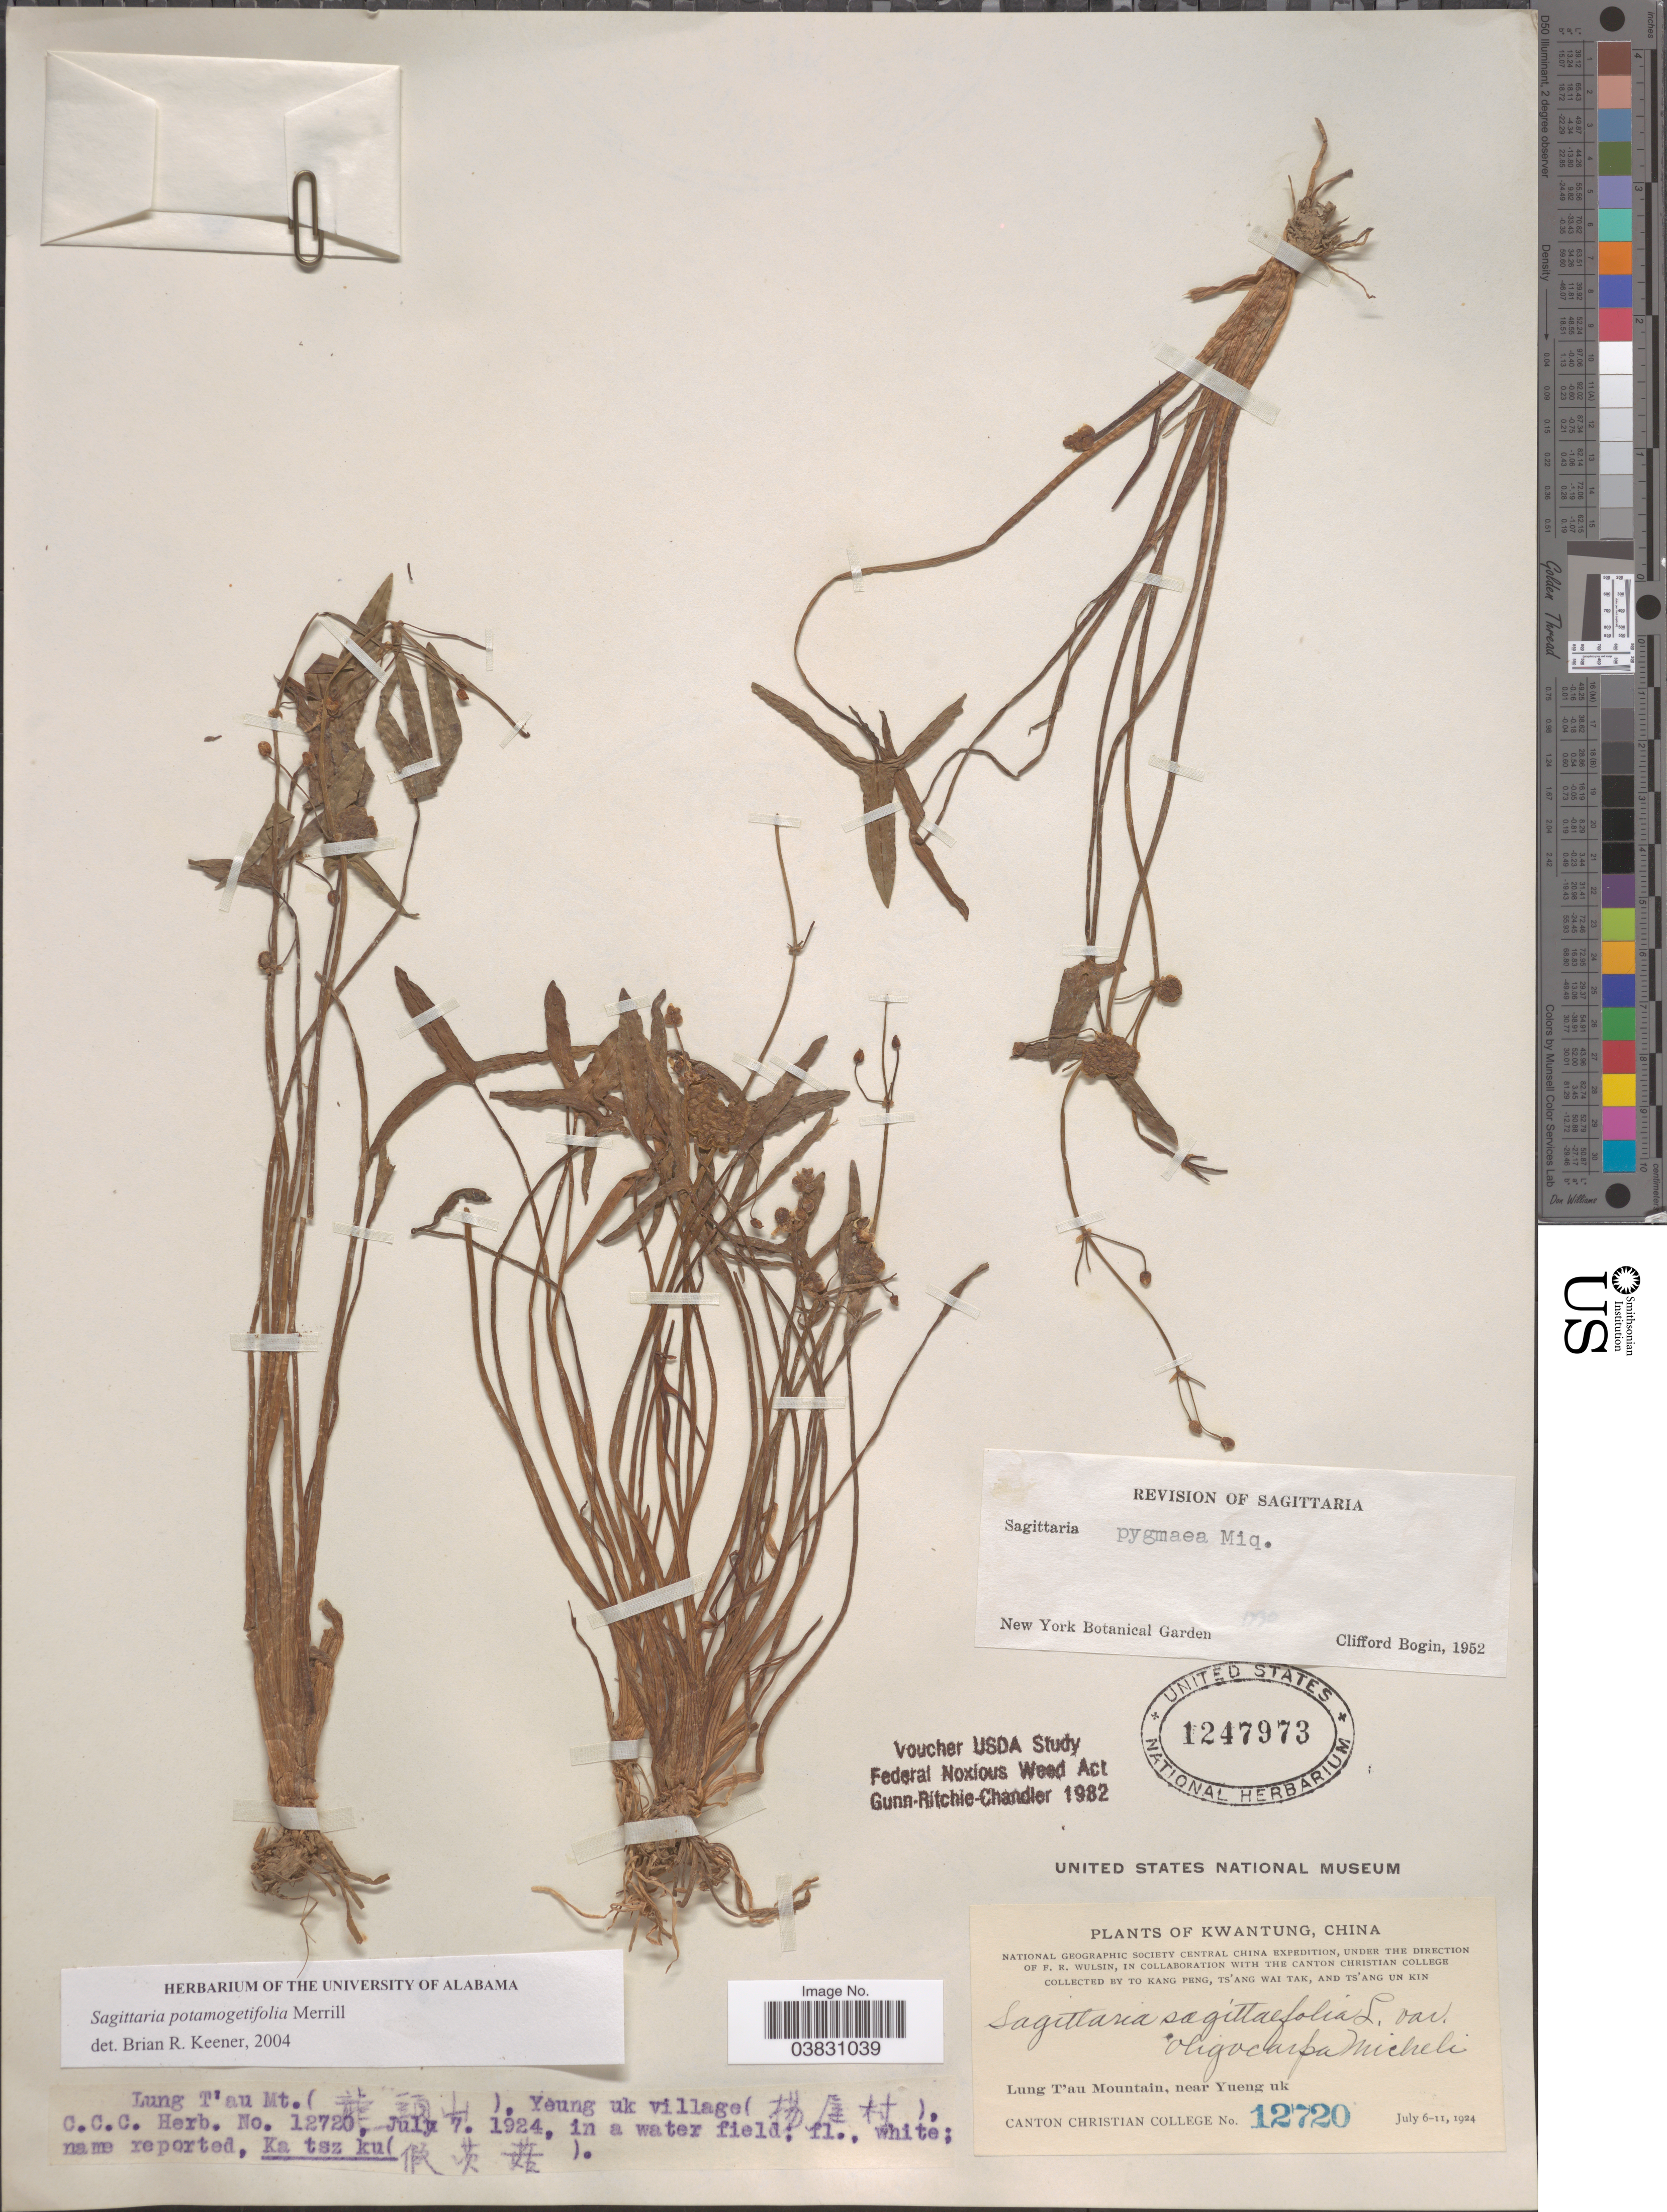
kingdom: Plantae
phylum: Tracheophyta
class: Liliopsida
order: Alismatales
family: Alismataceae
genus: Sagittaria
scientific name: Sagittaria potamogetifolia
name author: Merr.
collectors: Kang Peng To, W. T. Tsang & Ts' Ang Un Kin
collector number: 12720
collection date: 1924-07-07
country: China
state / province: Guangdong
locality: Kwangtung. Lung T'au Mountain, near Yueng uk village. Canton Christian College.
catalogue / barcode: US 1247973